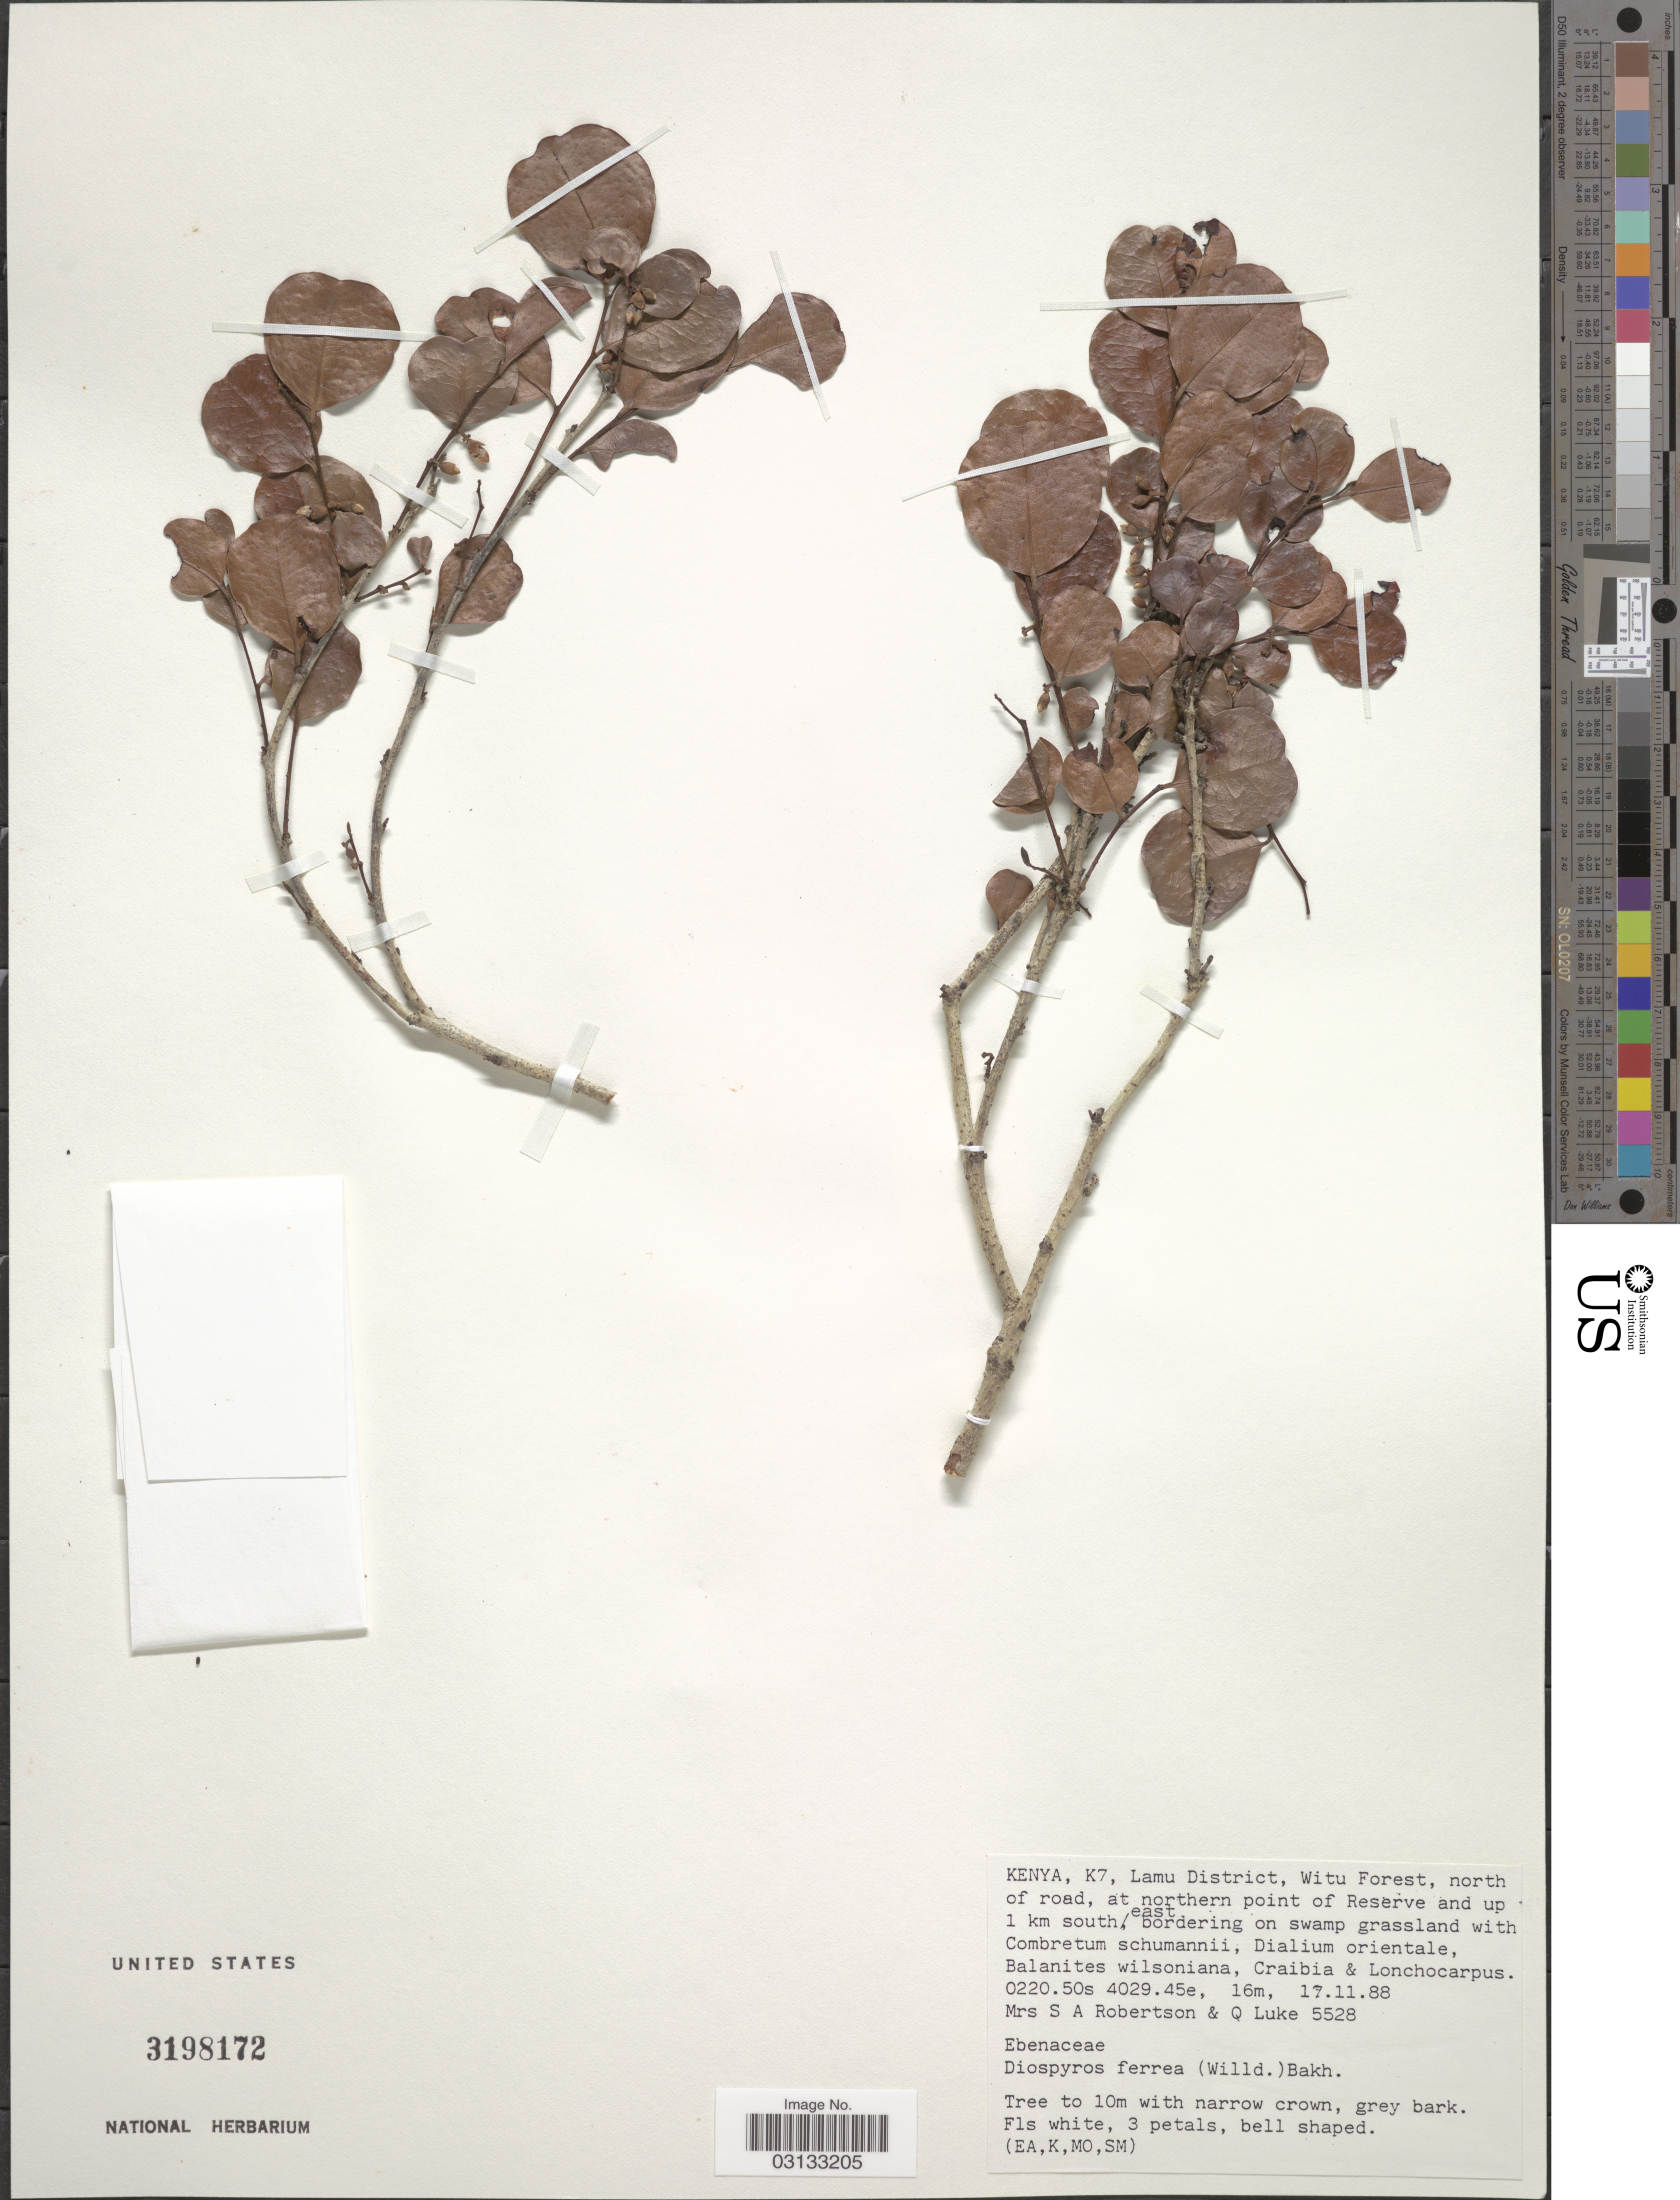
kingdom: Plantae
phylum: Tracheophyta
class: Magnoliopsida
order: Ericales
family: Ebenaceae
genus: Diospyros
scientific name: Diospyros ferrea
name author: (Willd.) Bakh.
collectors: S. Robertson & Q. Luke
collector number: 5528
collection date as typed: Transcribed d/m/y: 17/11/88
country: Kenya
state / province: Lamu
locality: K7, Lamu District, Witu Forest, north of road, at northern point of Reserve and up 1 km south/east bordering on swamp grassland.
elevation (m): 16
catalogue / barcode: US 3198172